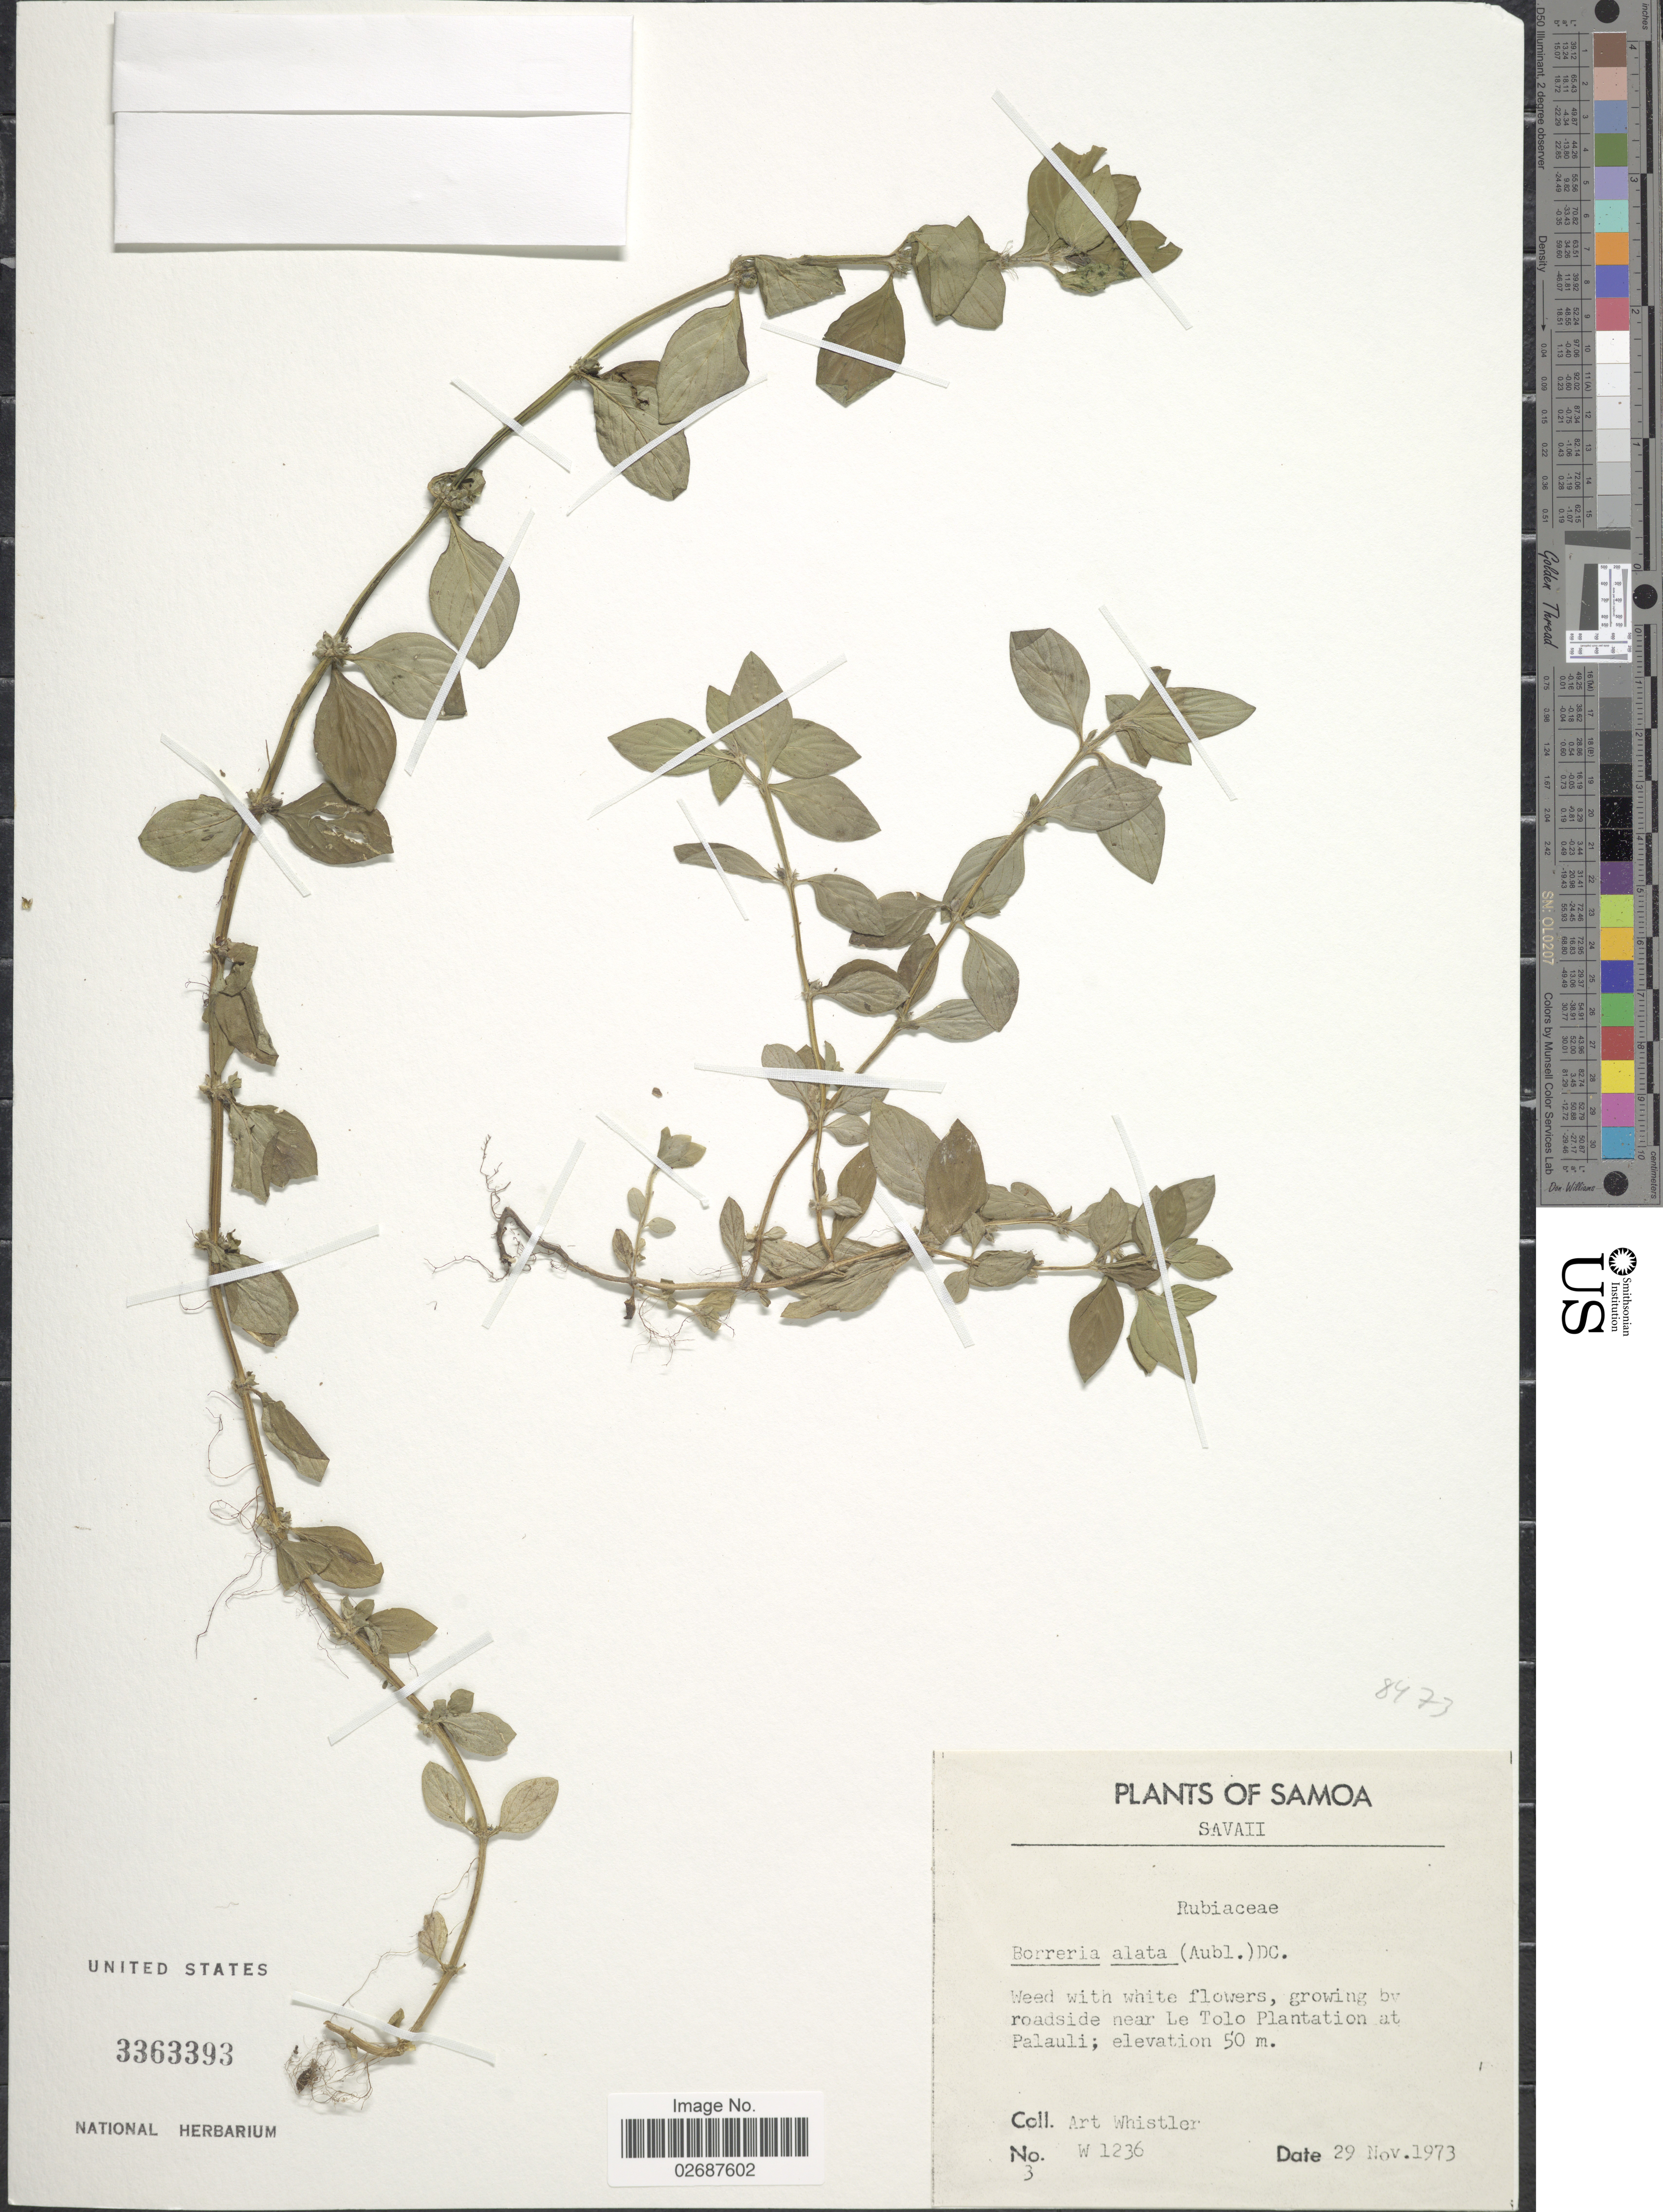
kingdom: Plantae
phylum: Tracheophyta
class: Magnoliopsida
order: Gentianales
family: Rubiaceae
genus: Borreria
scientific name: Borreria alata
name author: (Aubl.) DC.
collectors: A. Whistler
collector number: W 1236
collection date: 1973-11-29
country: Samoa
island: Savai'i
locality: Savaii, by roadside near Le Tolo Plantation at Palauli.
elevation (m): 50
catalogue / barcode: US 3363393